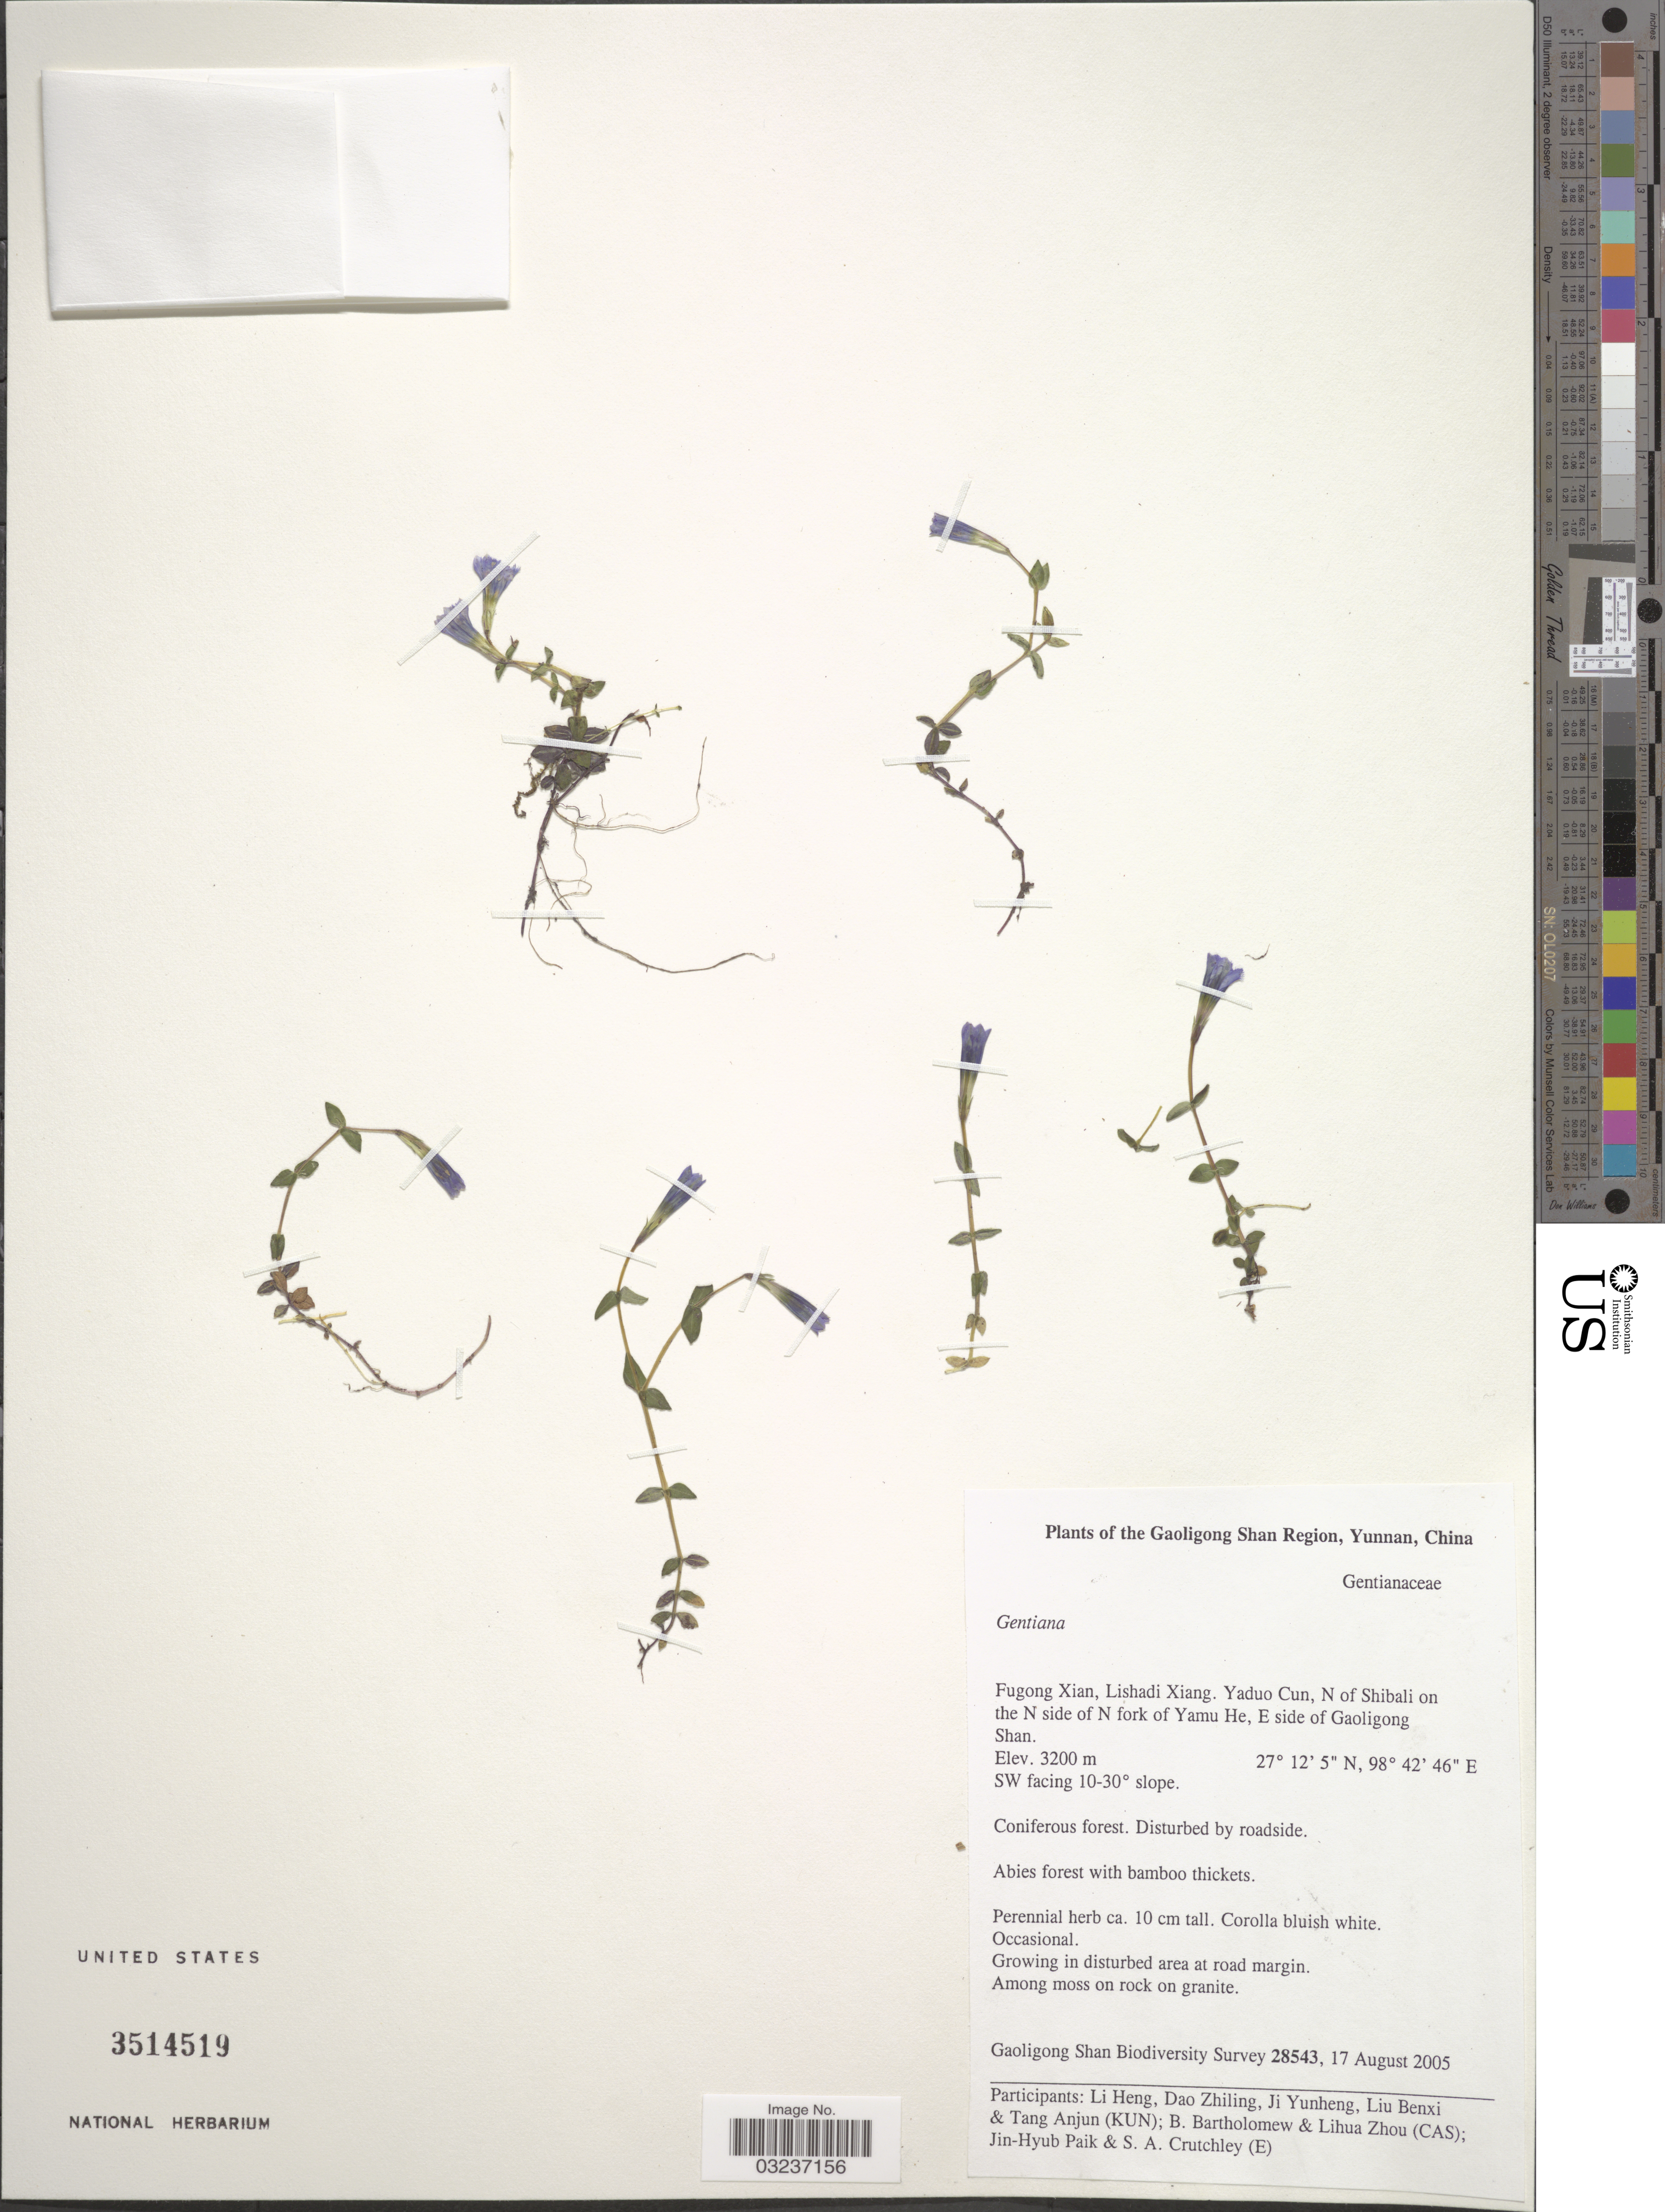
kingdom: Plantae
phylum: Tracheophyta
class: Magnoliopsida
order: Gentianales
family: Gentianaceae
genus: Gentiana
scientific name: Gentiana sp.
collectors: Gaoligong Shan Biodiversity Survey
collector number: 28543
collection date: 2005-08-17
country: China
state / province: Yunnan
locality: The Gaoligong Shan Region. Fugong Xian, Lishadi Xiang. Yaduo Cun, N of Shibali on the N side of N fork of Yamu He, E side of Gaoligong Shan.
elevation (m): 3200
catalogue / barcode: US 3514519